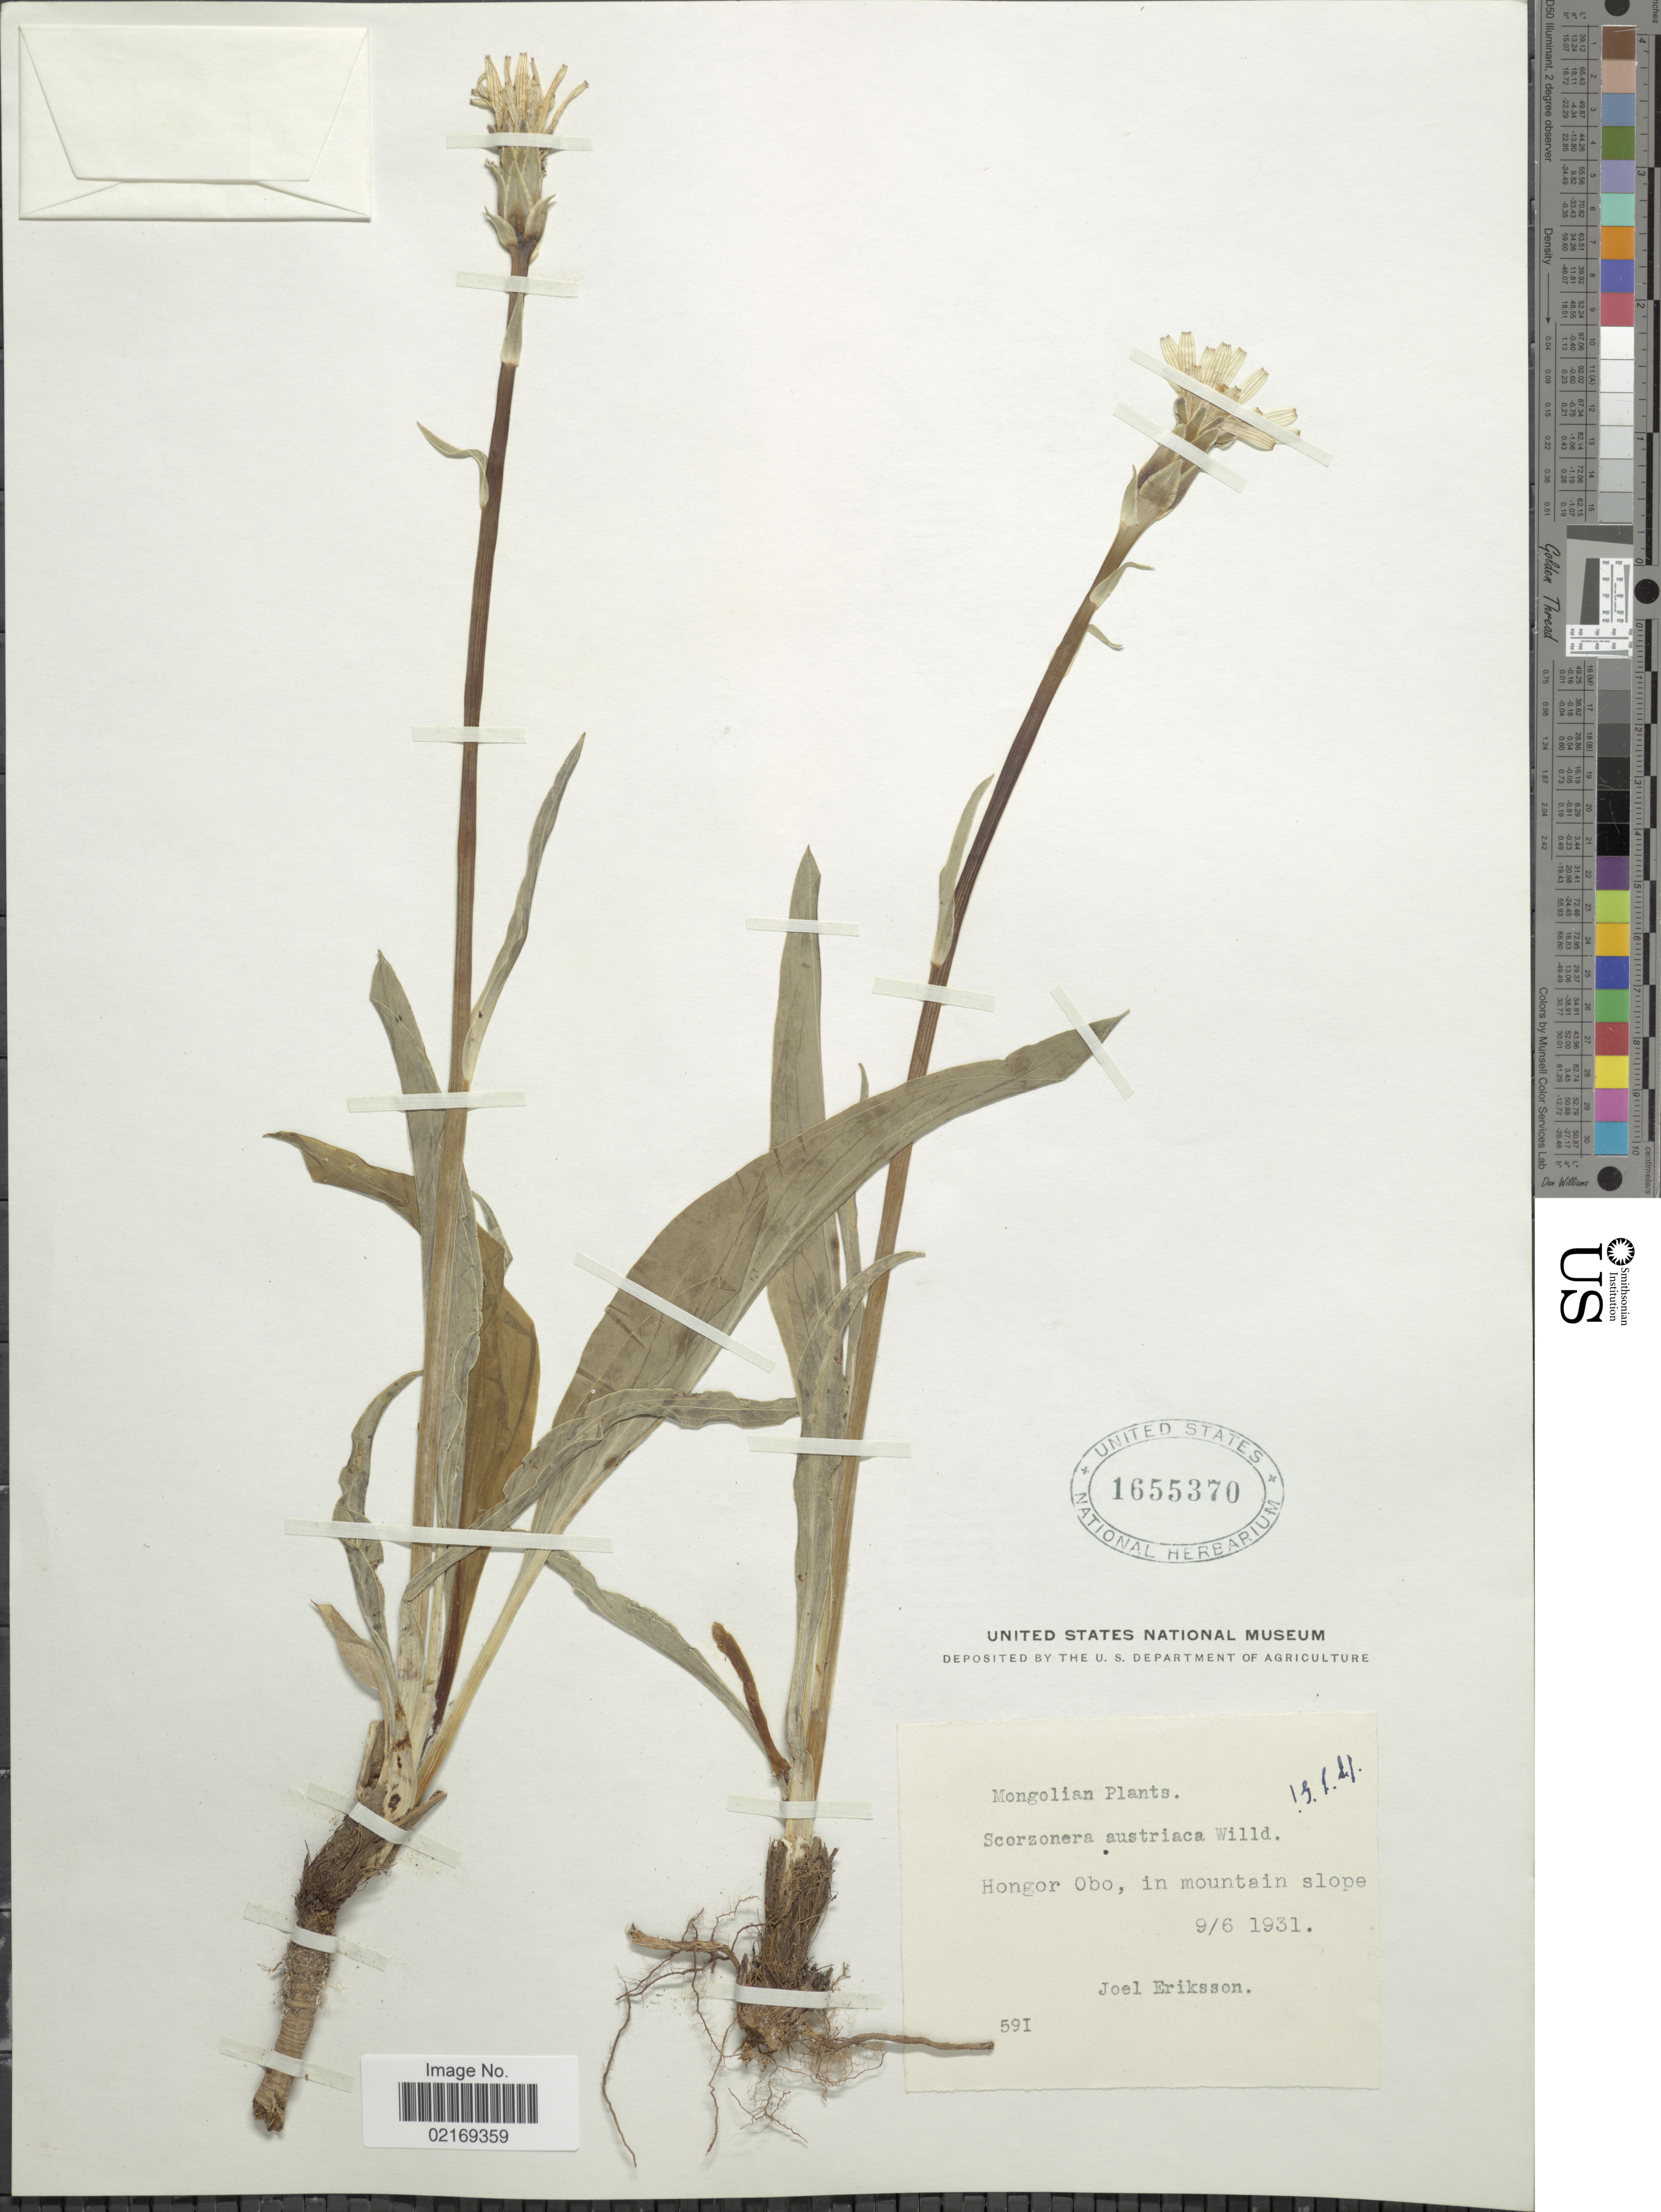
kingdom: Plantae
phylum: Tracheophyta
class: Magnoliopsida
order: Asterales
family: Asteraceae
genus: Scorzonera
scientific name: Scorzonera austriaca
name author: Willd.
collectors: J. Eriksson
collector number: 591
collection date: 1931-06-09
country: Mongolia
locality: Hongor Obo, in mountain slope.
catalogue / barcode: US 1655370